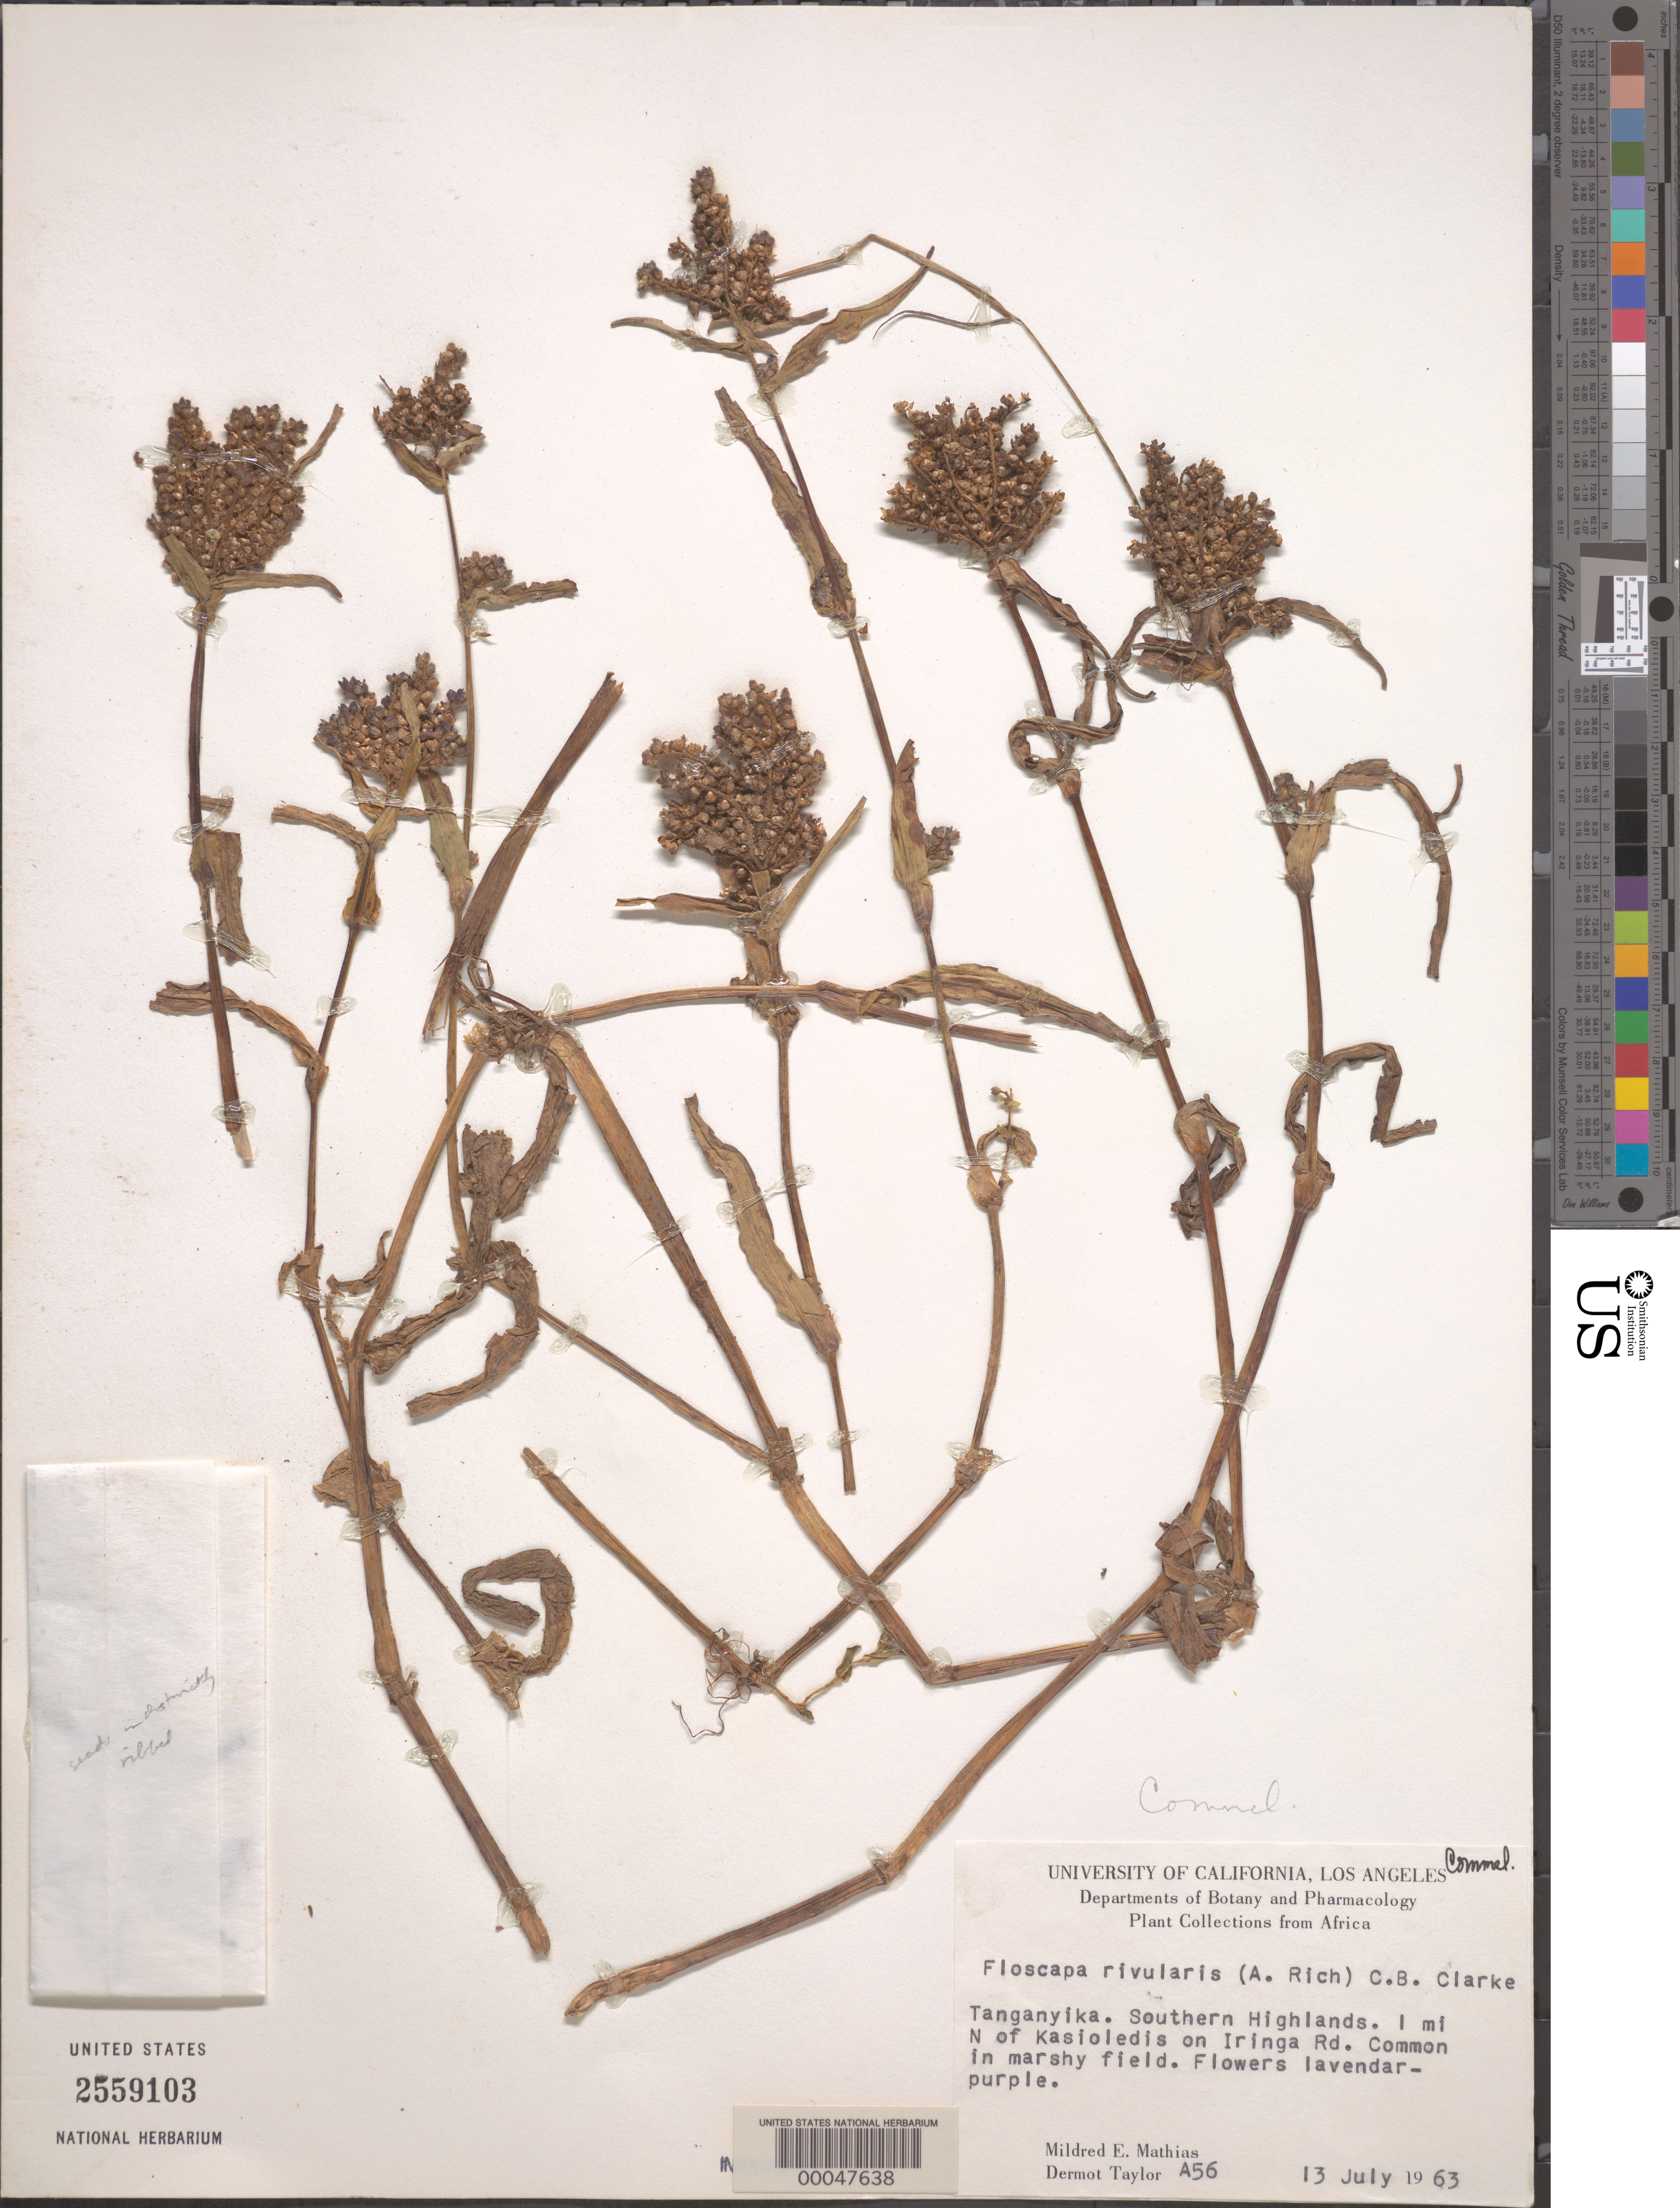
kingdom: Plantae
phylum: Tracheophyta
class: Liliopsida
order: Commelinales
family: Commelinaceae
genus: Floscopa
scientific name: Floscopa glomerata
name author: (Willd. ex Schult. & Schult. f.) Hassk.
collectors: M. E. Mathias & D. Taylor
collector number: A56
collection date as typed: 13 Jul 1963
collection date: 1963-07-13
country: Tanzania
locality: Southern highlands, n of kasioledis on iringa rd.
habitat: Marshy field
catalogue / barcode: US 2559103